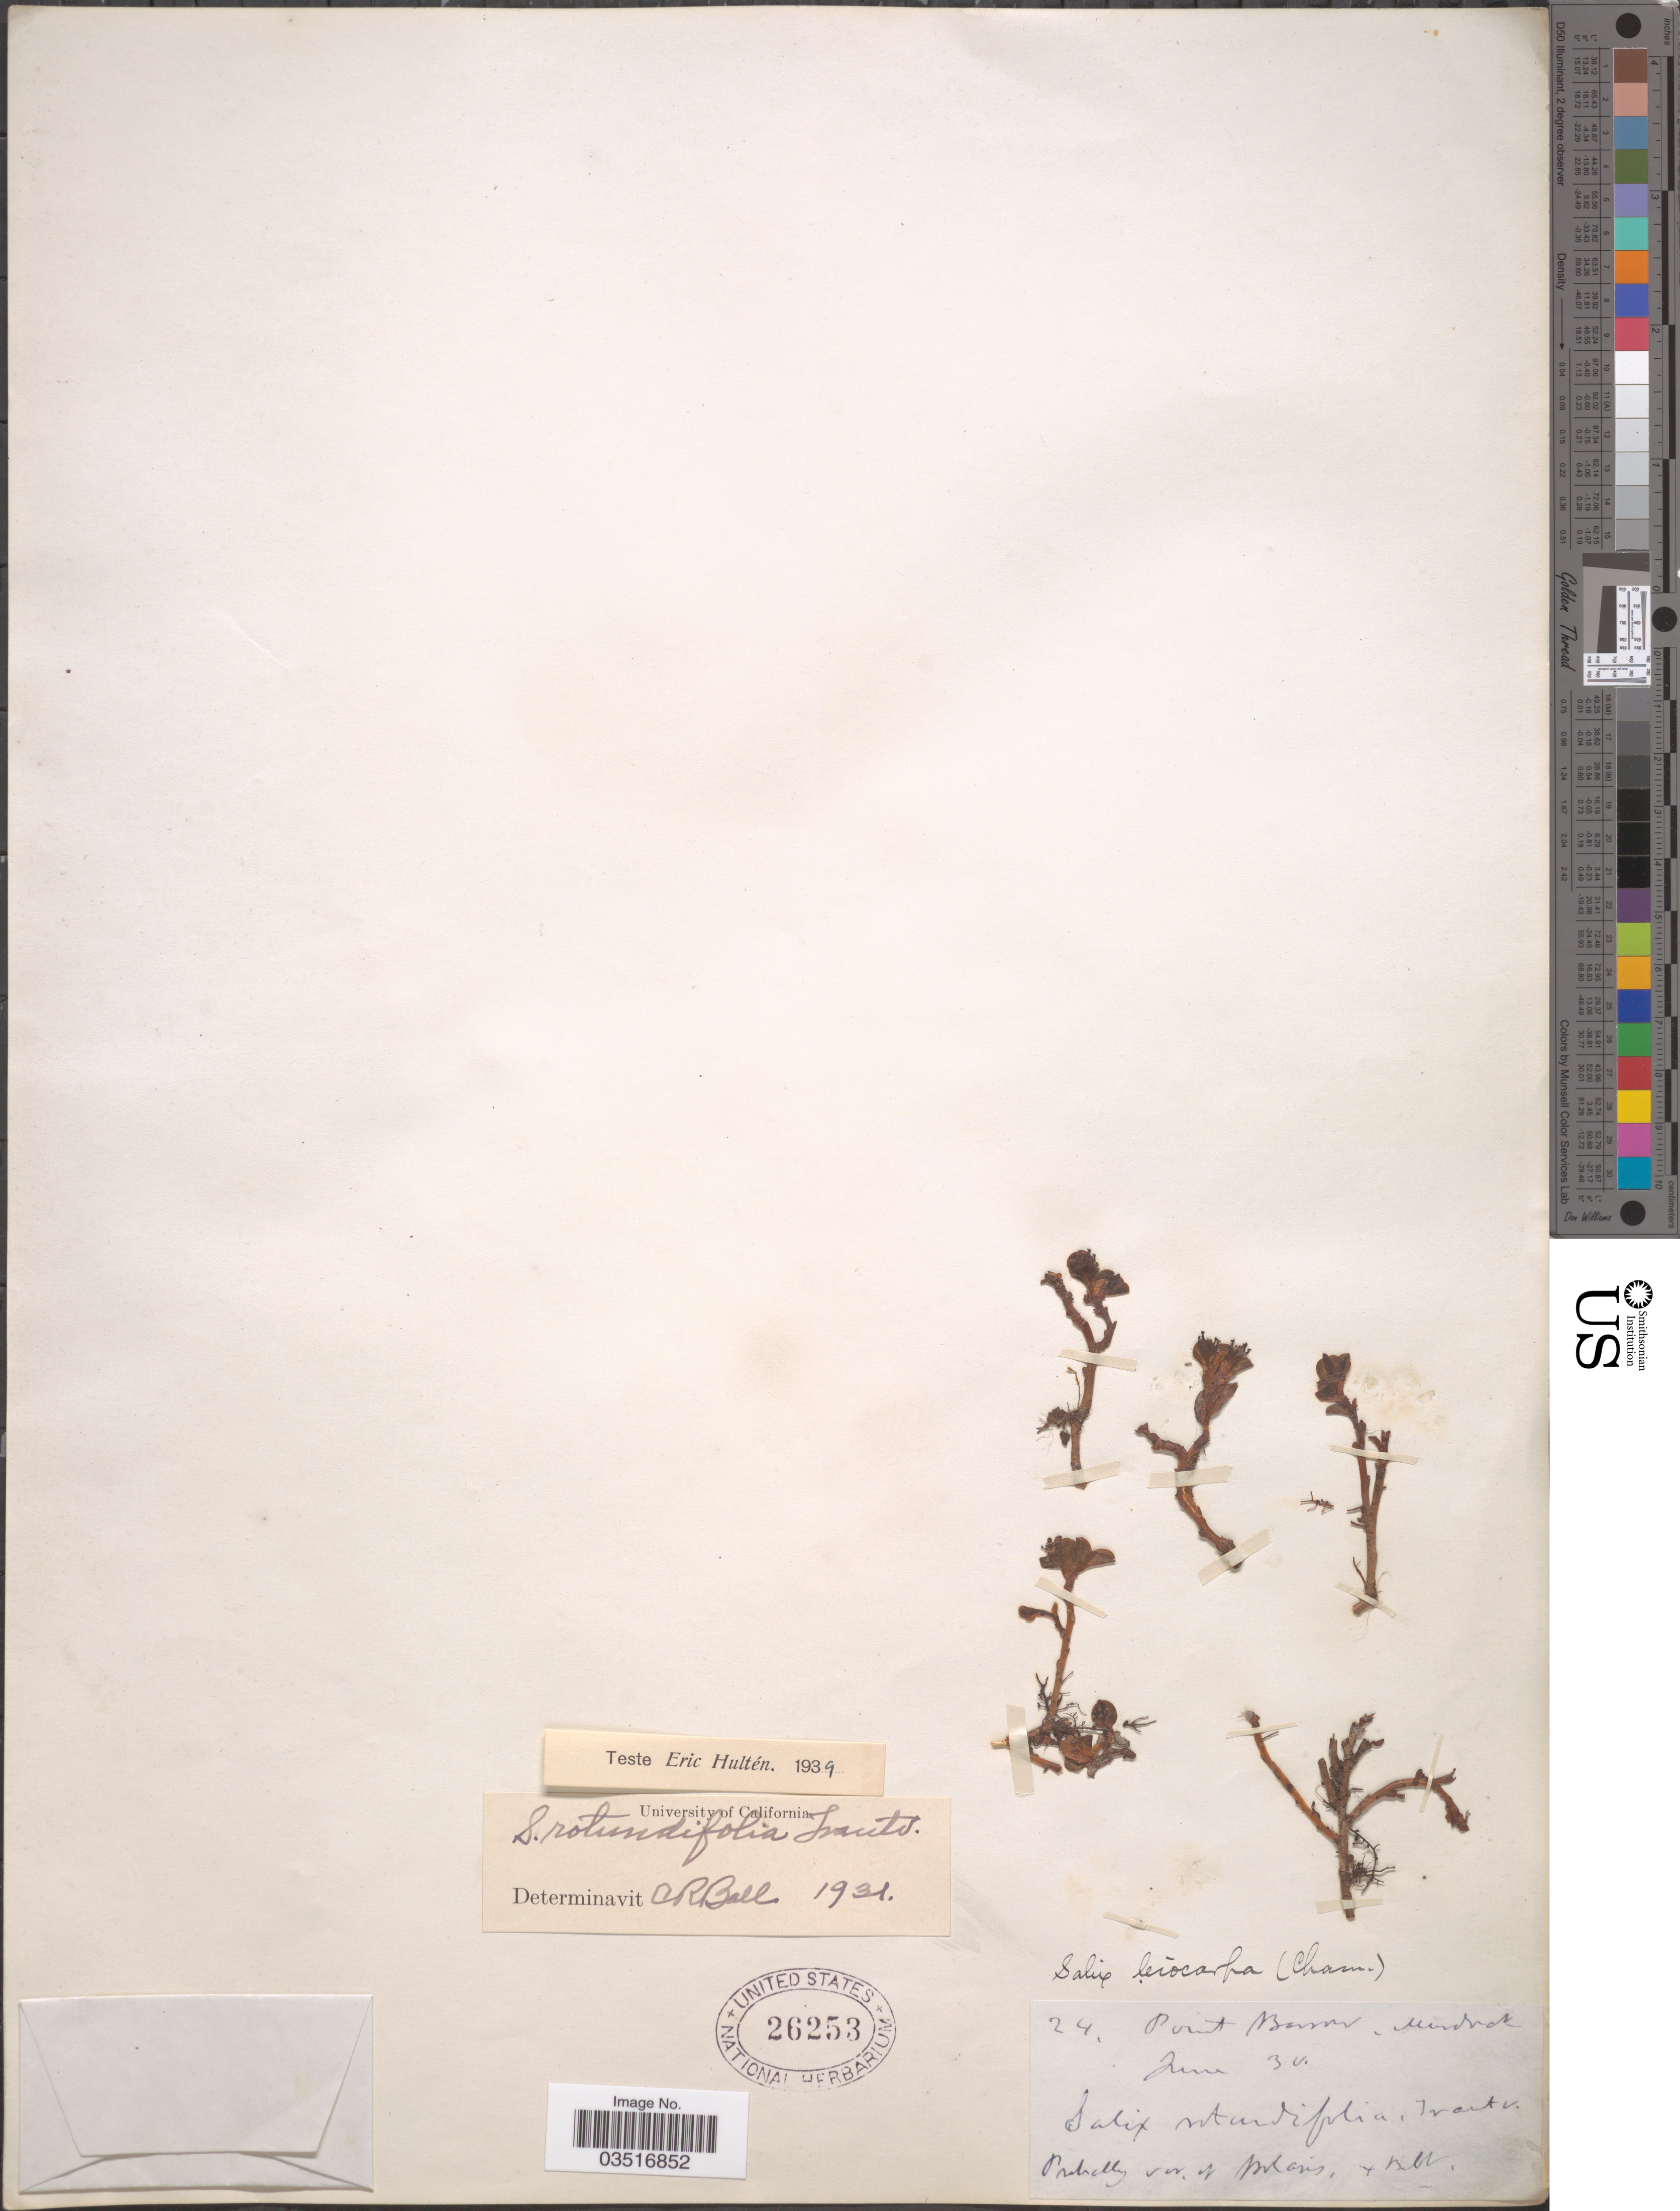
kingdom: Plantae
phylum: Tracheophyta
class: Magnoliopsida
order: Malpighiales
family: Salicaceae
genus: Salix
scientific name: Salix rotundifolia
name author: Trautv.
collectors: -. Murdock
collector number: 24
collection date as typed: Transcribed d/m/y: /6/30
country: United States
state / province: Alaska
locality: Point Barrow.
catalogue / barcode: US 26253